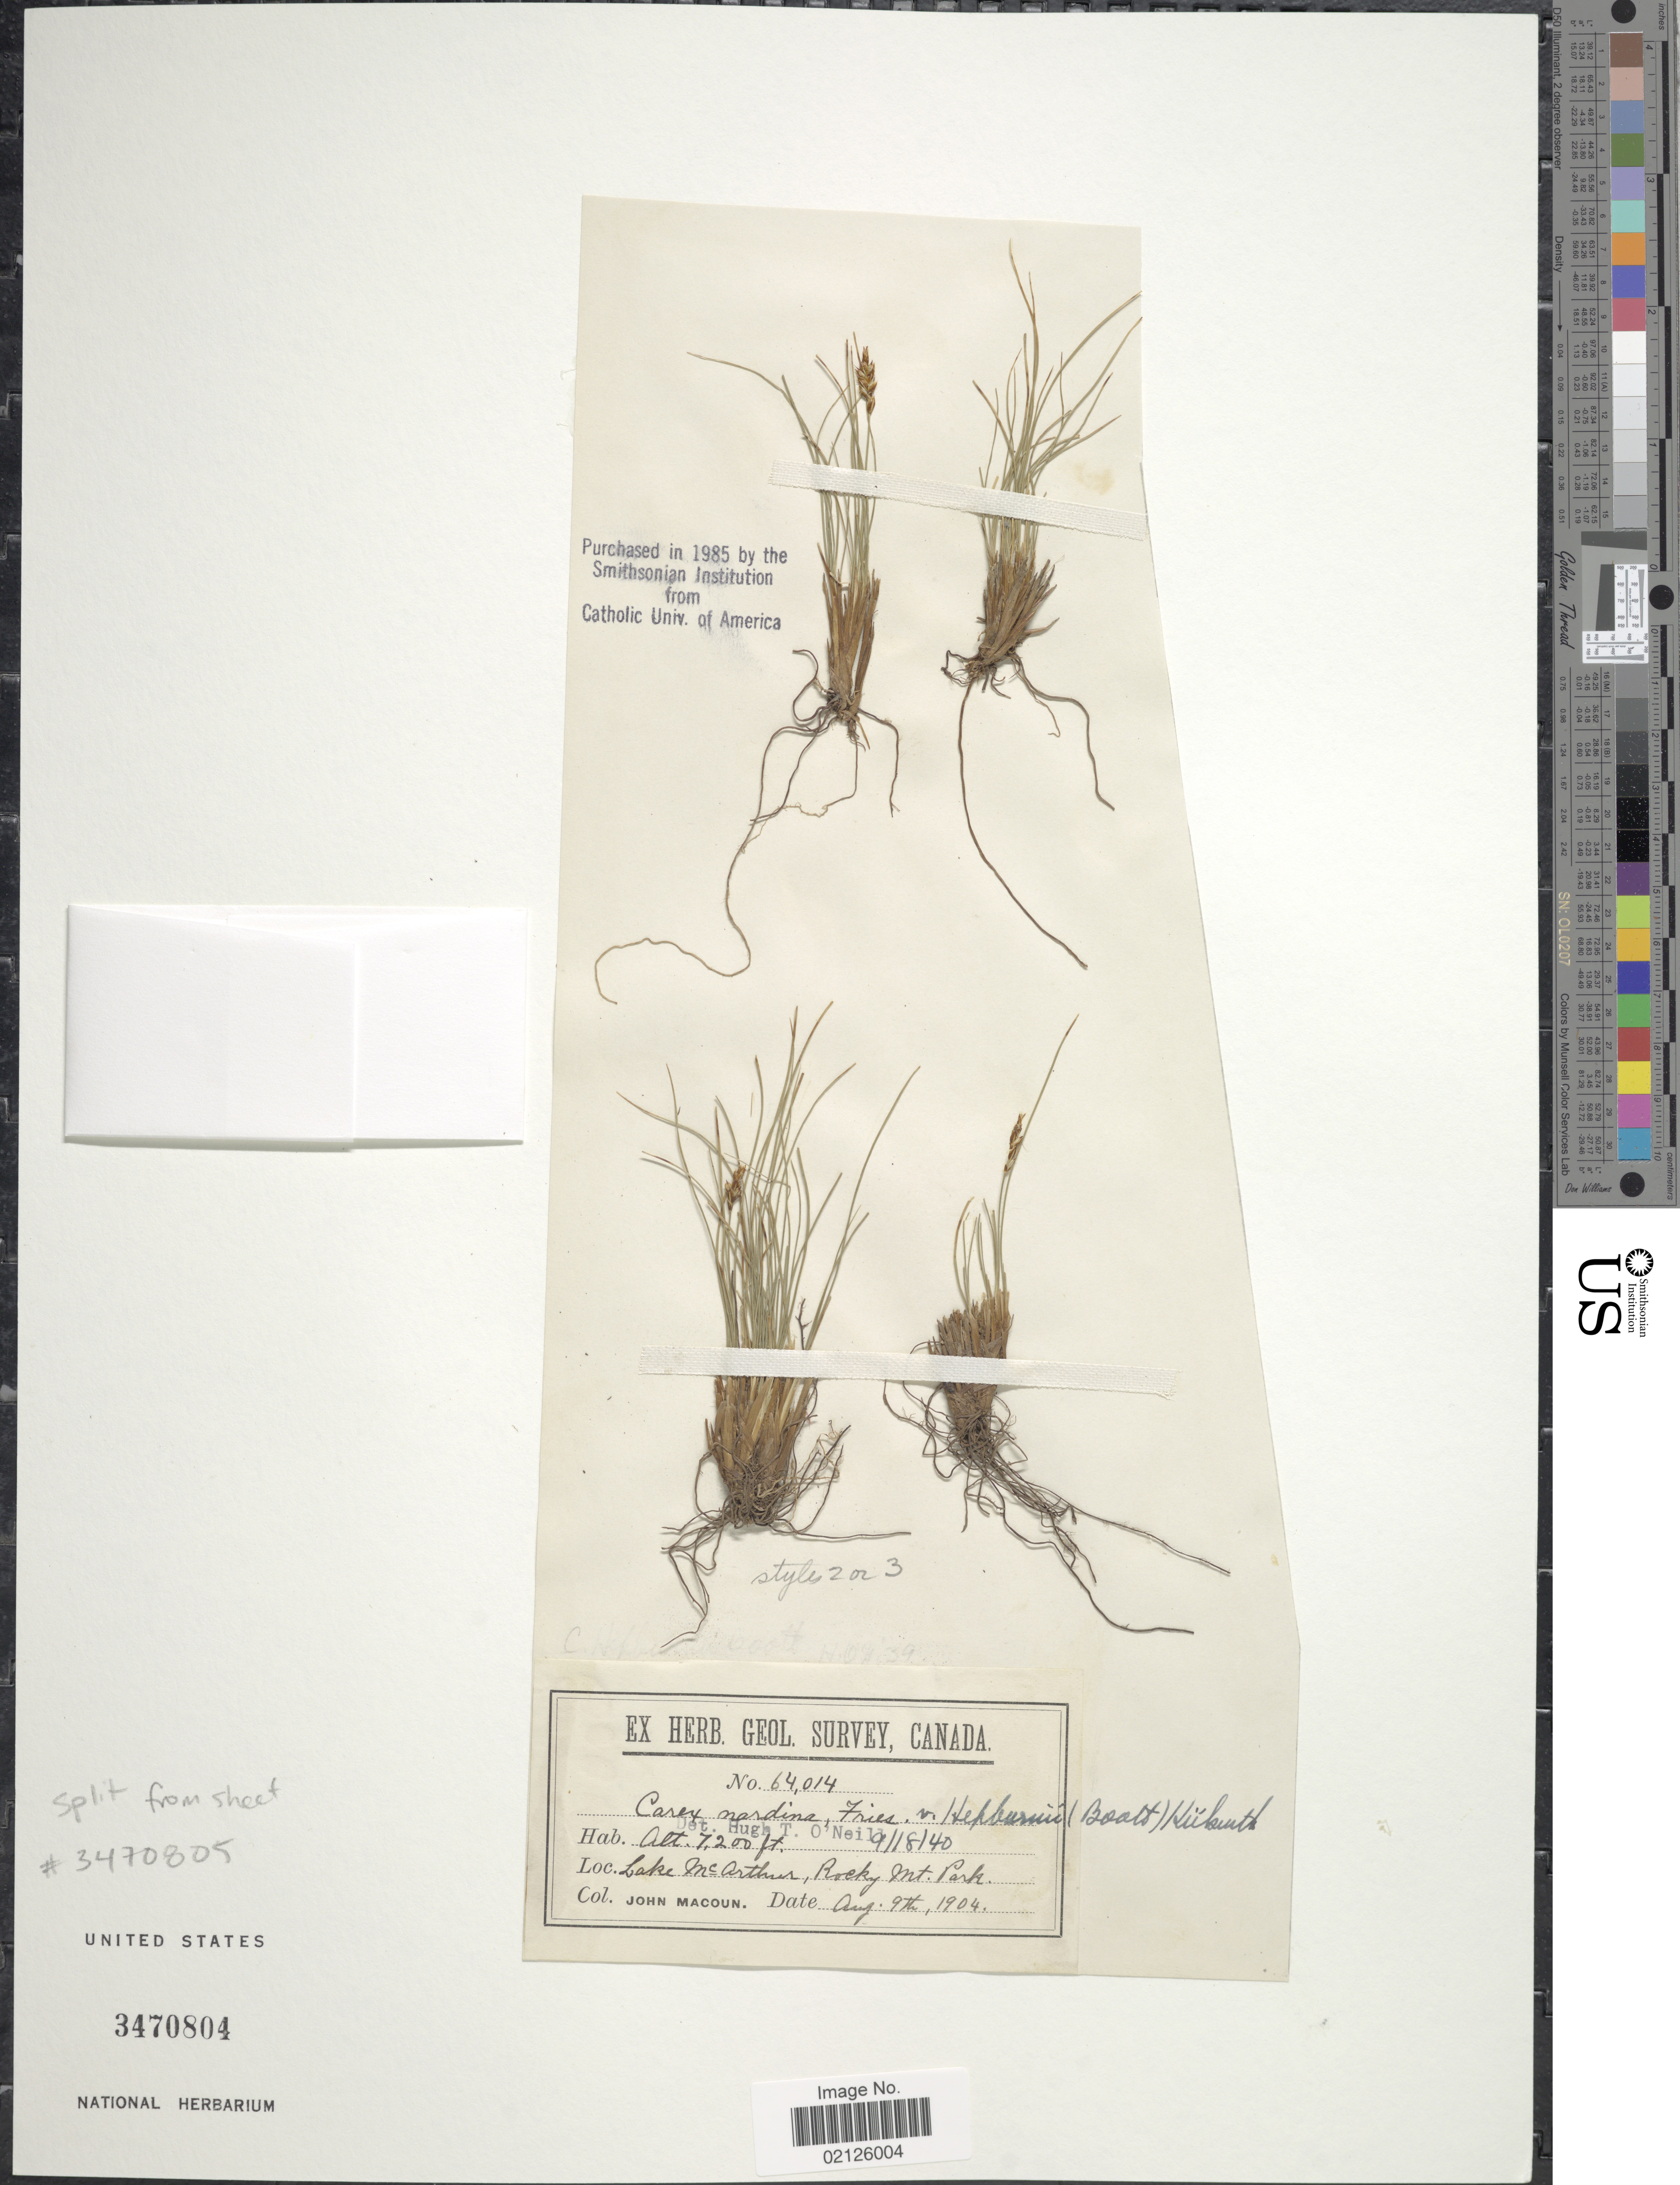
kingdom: Plantae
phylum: Tracheophyta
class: Liliopsida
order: Poales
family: Cyperaceae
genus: Carex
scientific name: Carex nardina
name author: (Hornem.) Fr.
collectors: J. Macoun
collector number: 64014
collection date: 1904-08-09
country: Canada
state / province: British Columbia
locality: Lake McArthur, Rocky Mt Park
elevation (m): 2195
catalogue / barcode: US 3470804